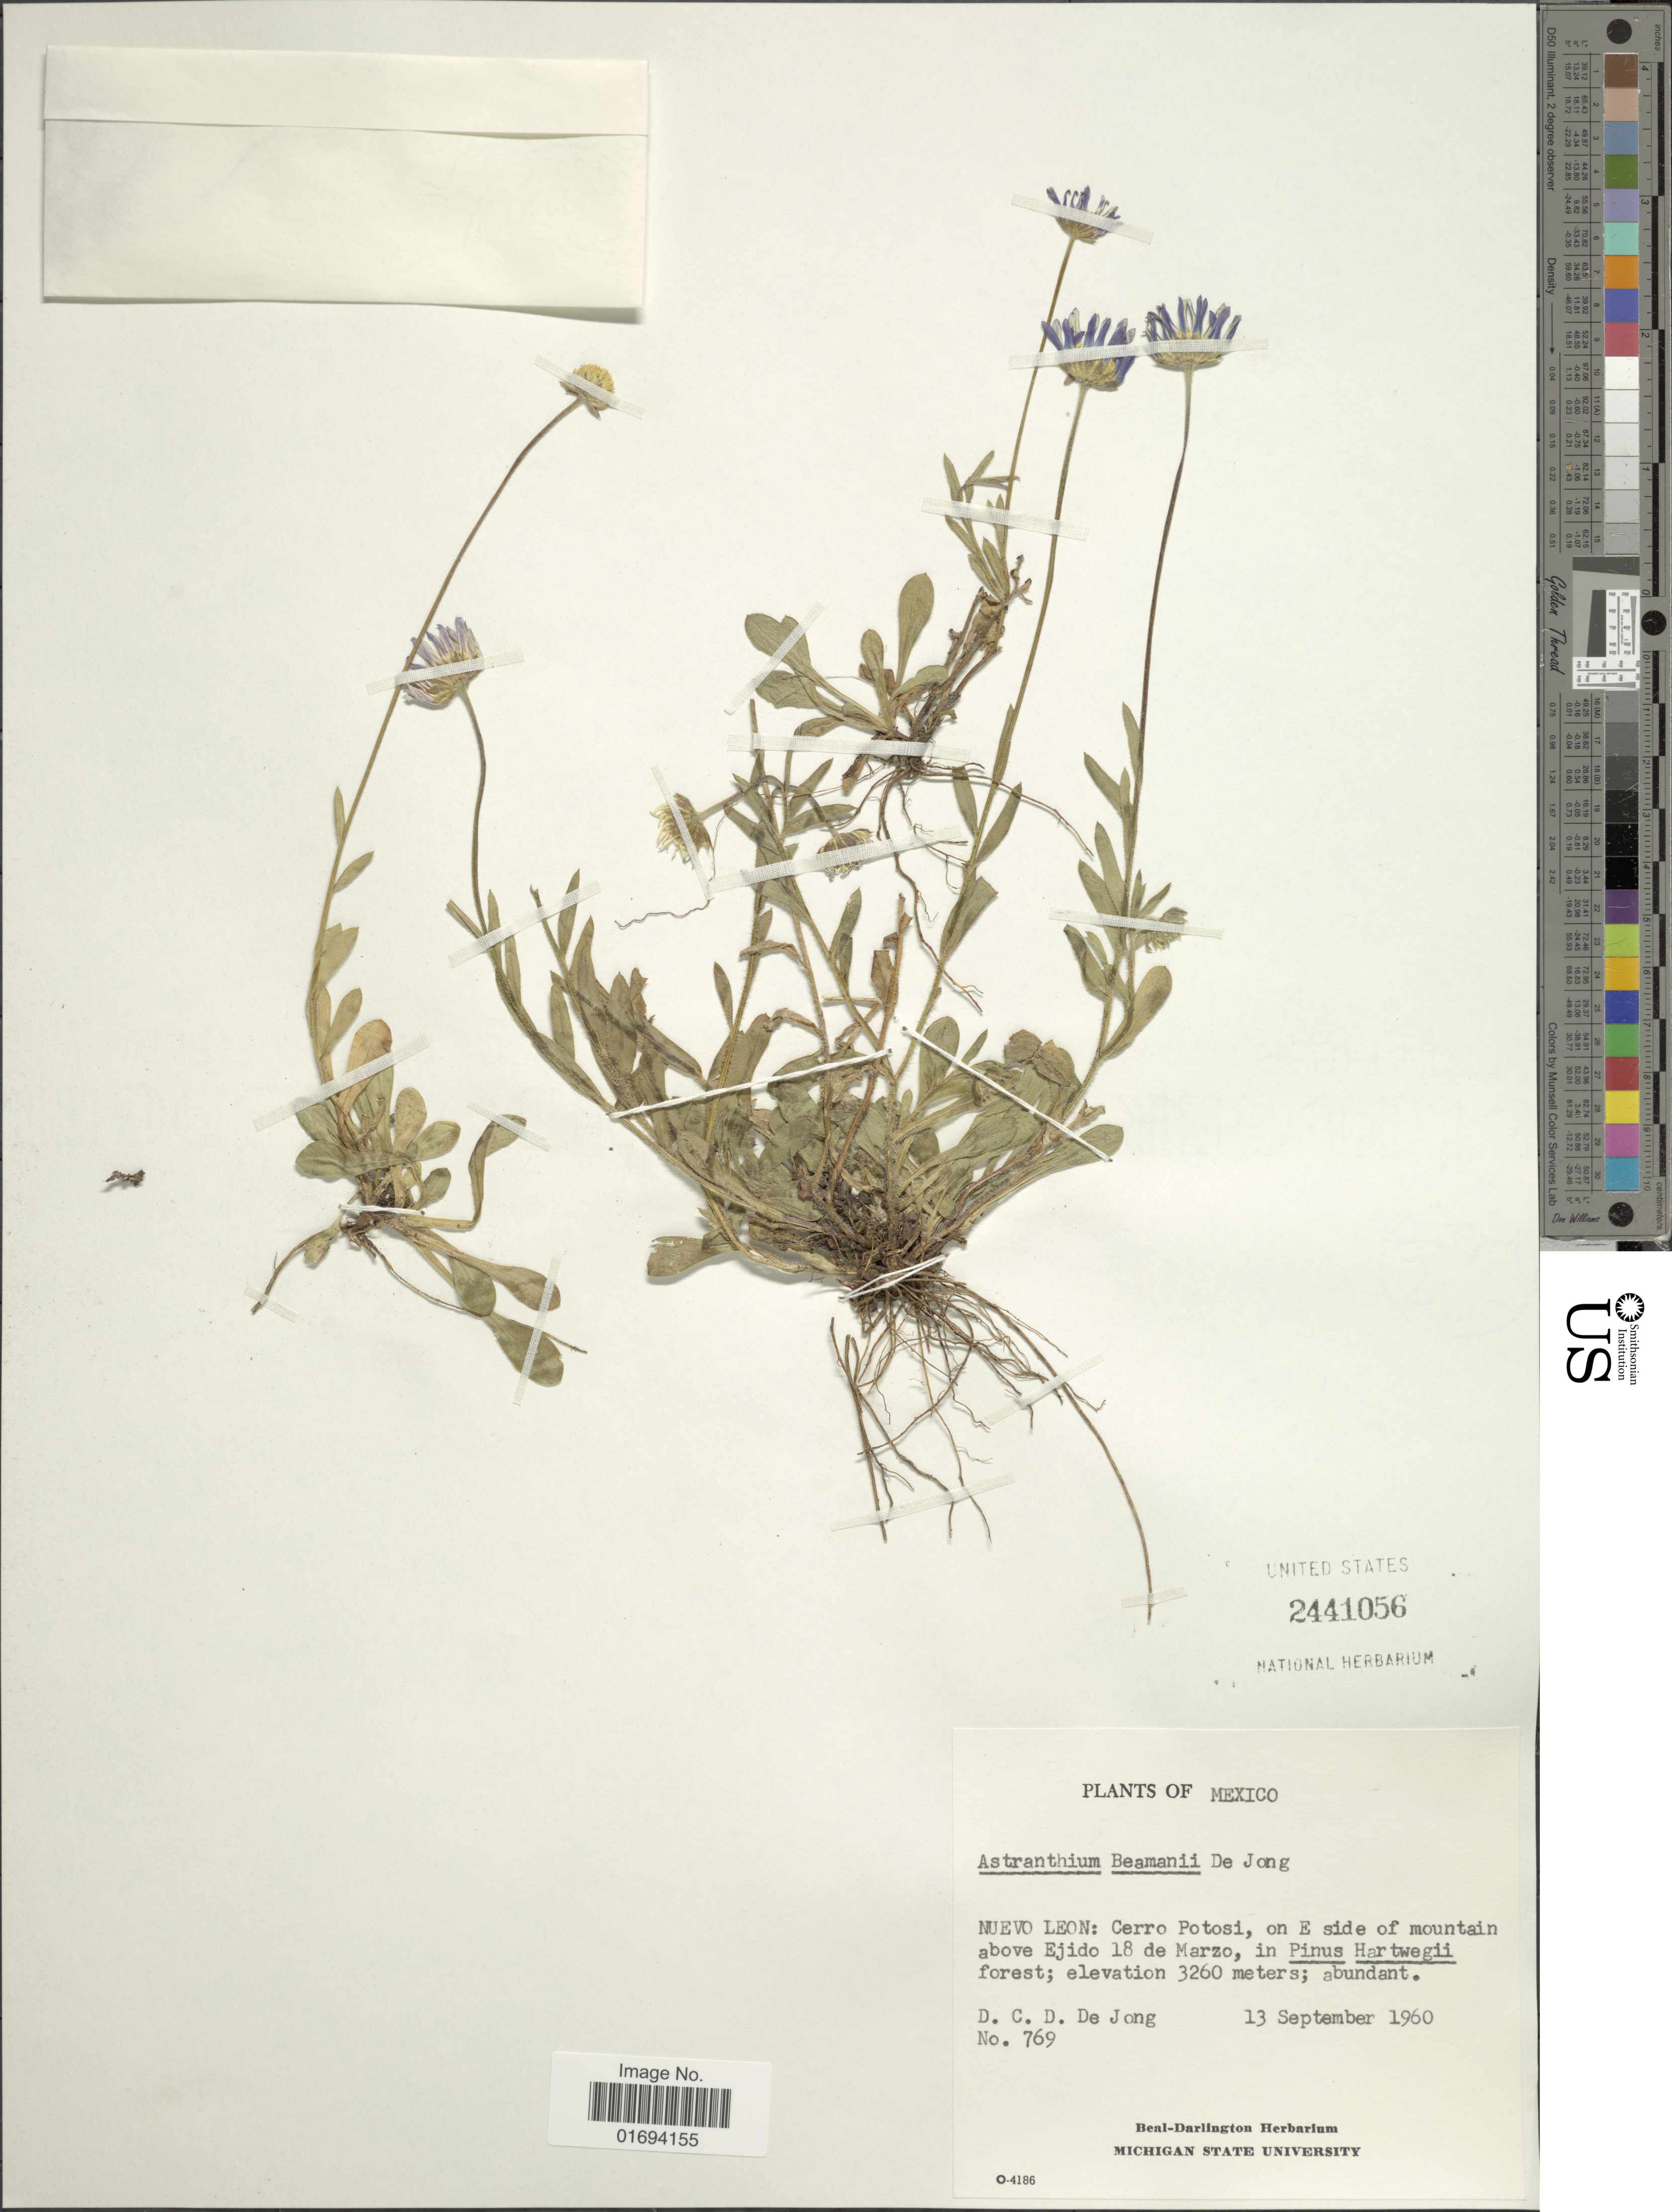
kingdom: Plantae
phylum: Tracheophyta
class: Magnoliopsida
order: Asterales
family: Asteraceae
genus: Astranthium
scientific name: Astranthium beamanii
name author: de Jong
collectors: D. Dejong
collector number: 769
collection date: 1960-09-13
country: Mexico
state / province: Nuevo León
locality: Cerro Potosi, on E side of Mountain above Ejido 18 de Marzo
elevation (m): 3260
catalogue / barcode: US 2441056